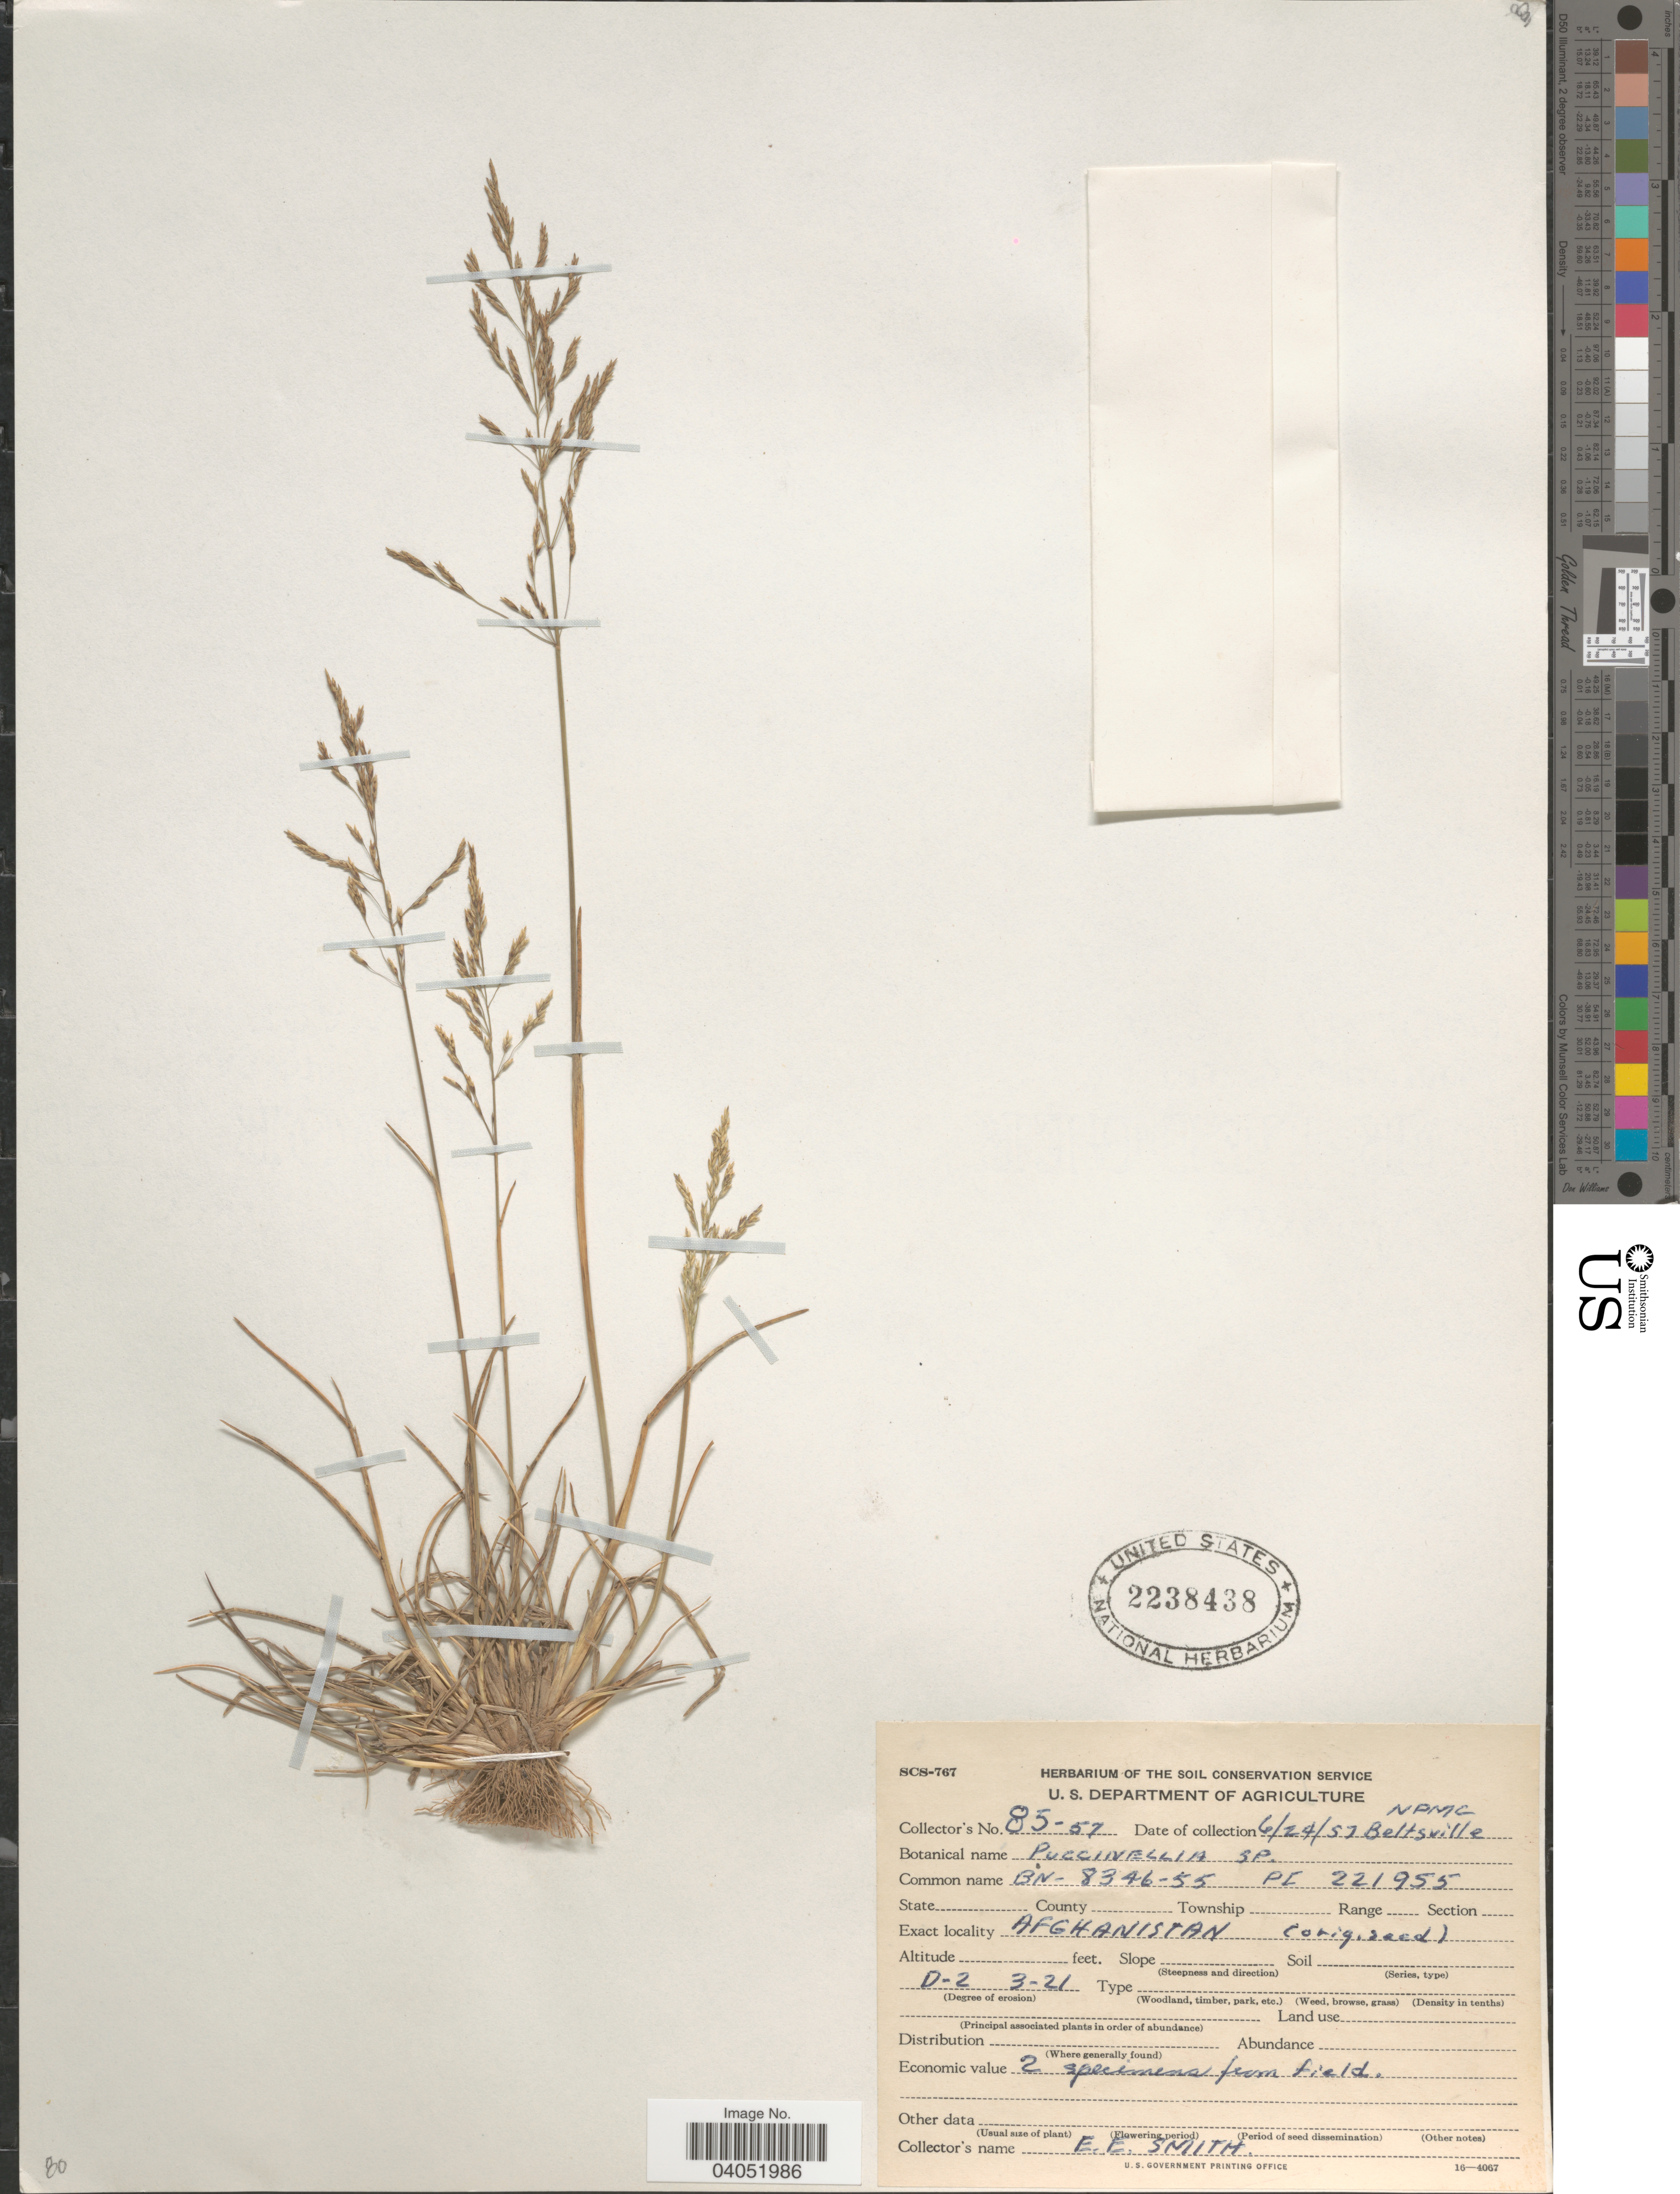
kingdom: Plantae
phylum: Tracheophyta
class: Liliopsida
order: Poales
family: Poaceae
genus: Puccinellia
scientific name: Puccinellia sp.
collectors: E. E. Smith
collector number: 85-57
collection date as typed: Transcribed d/m/y: 24/6/57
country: United States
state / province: Maryland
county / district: Prince George's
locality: Beltsville.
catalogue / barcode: US 2238438